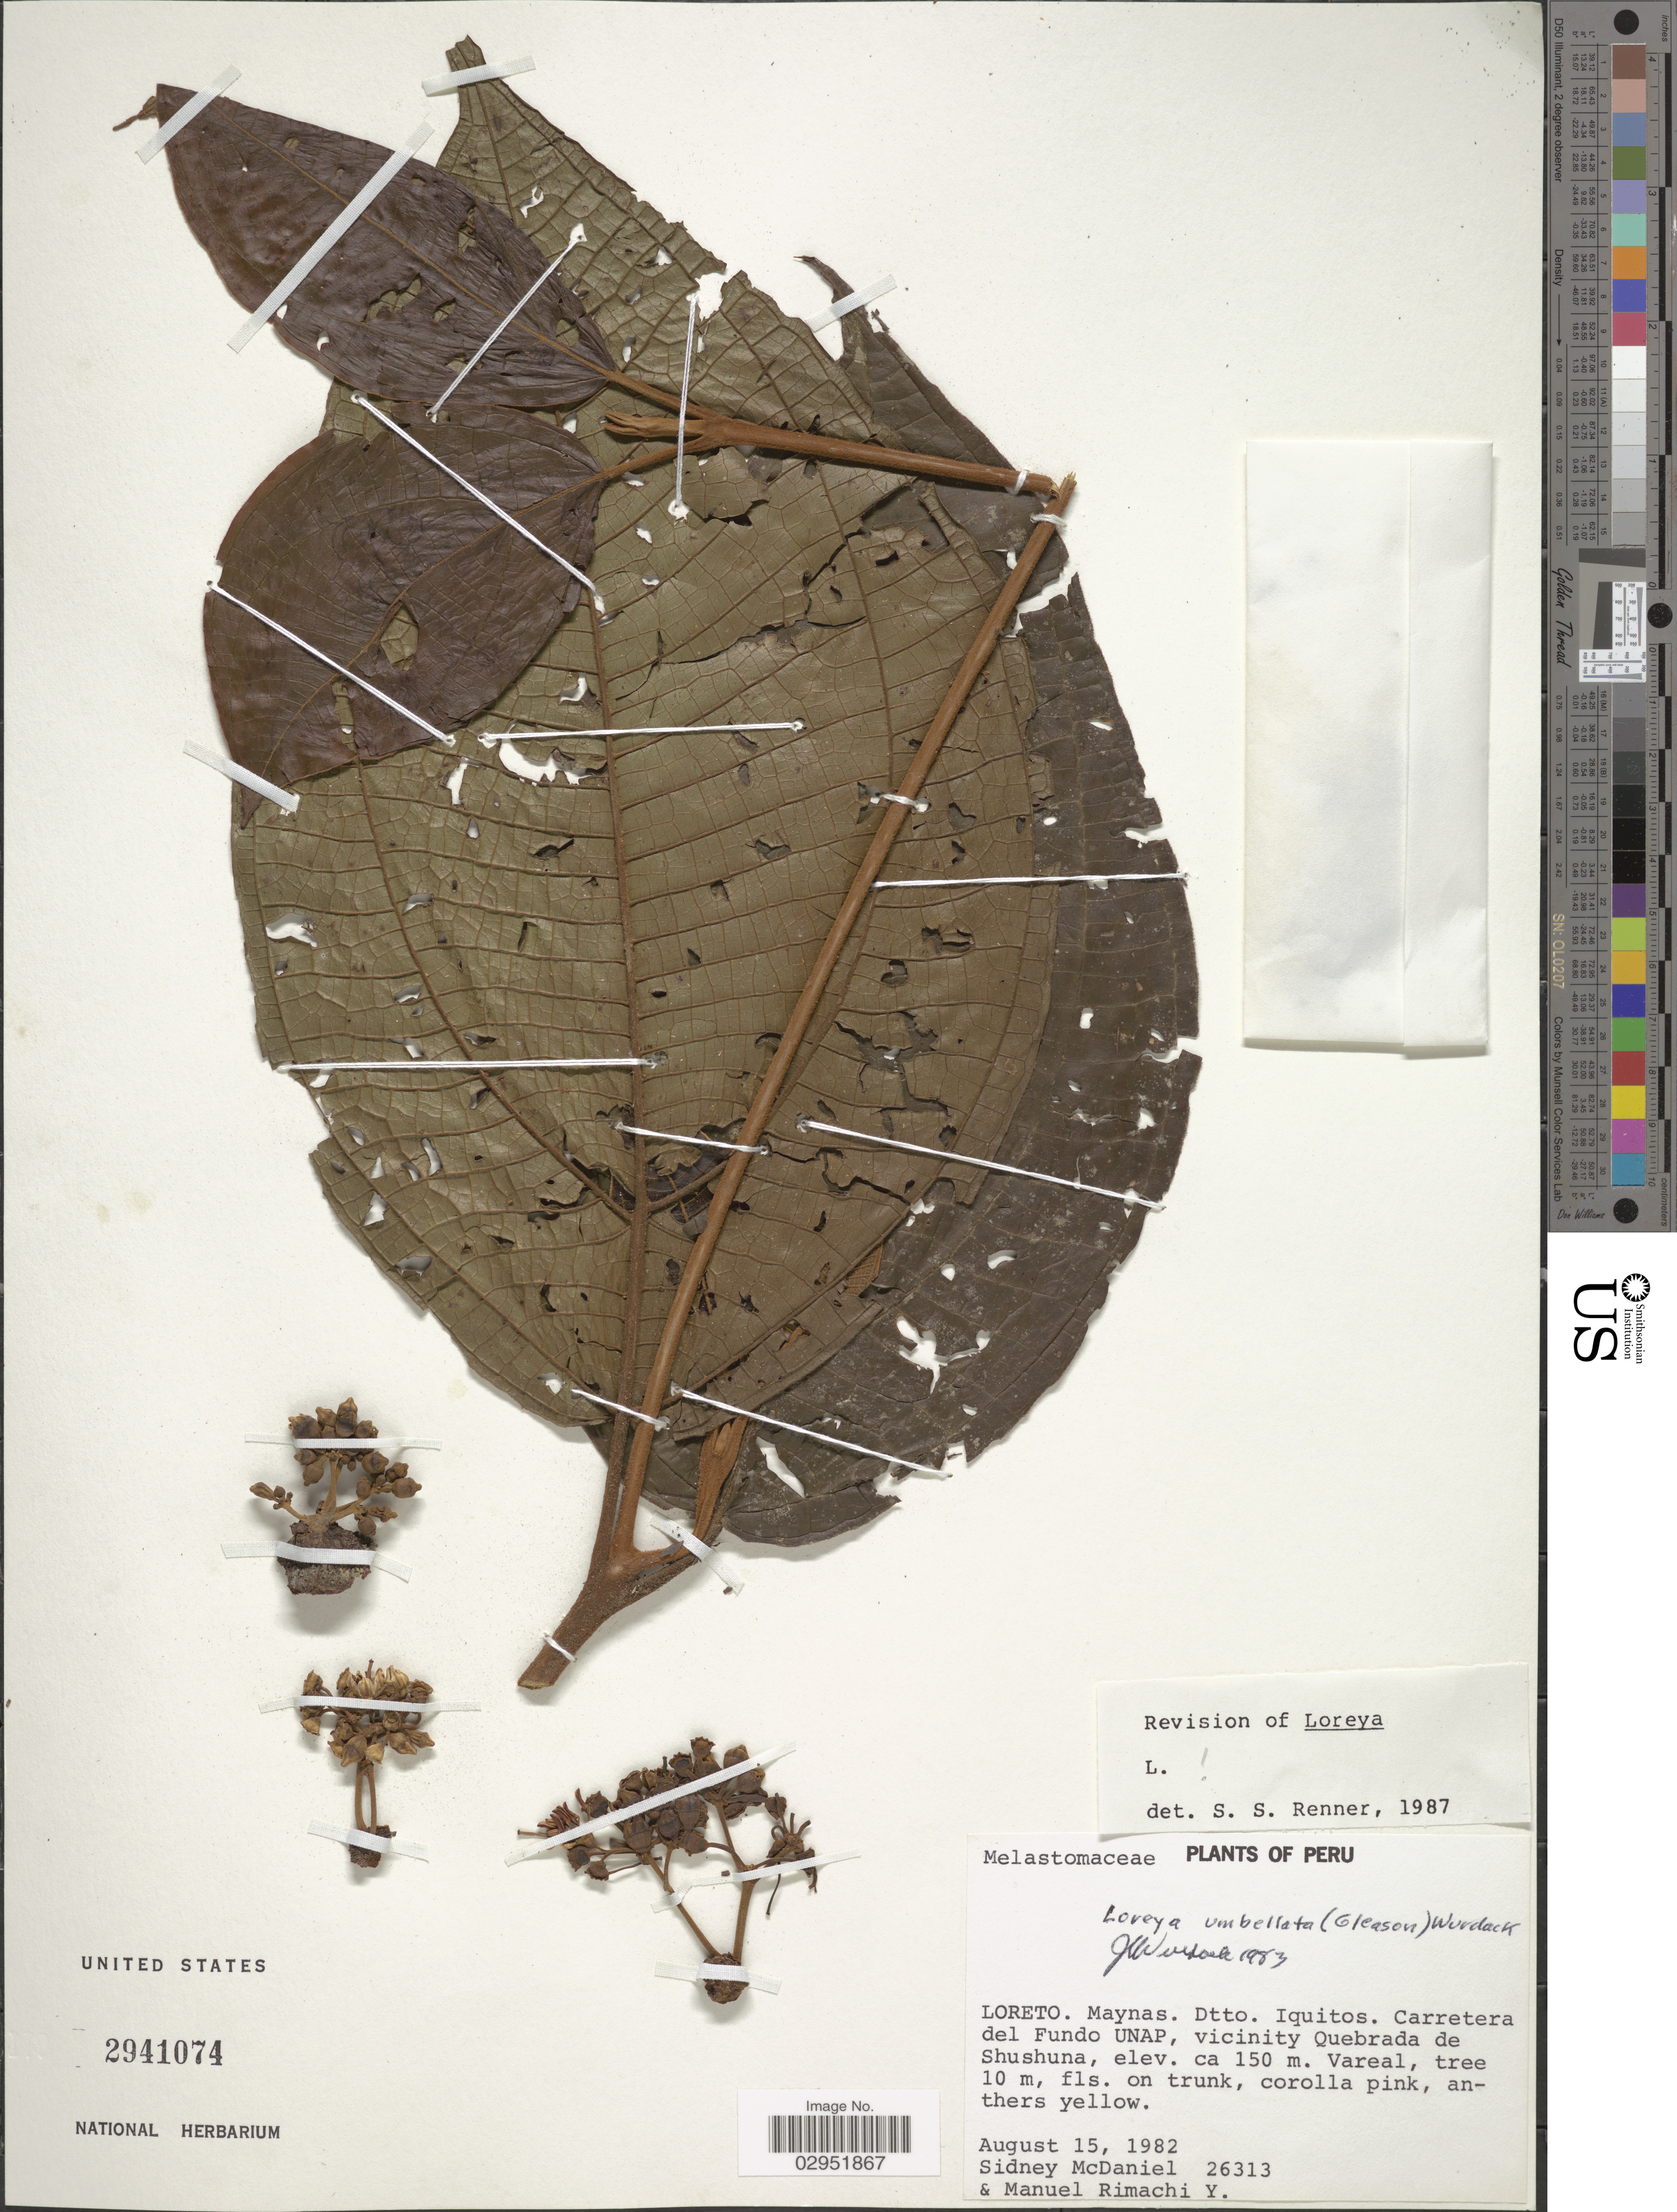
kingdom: Plantae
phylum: Tracheophyta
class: Magnoliopsida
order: Myrtales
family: Melastomataceae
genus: Bellucia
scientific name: Bellucia umbellata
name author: Gleason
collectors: S. McDaniel & M. Rimachi Y.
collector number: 26313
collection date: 1982-08-15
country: Peru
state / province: Loreto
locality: Maynas. Dtto. Iquitos. Carretera del Fundo UNAP, vicinity Quebrada de Shushana.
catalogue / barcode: US 2941074